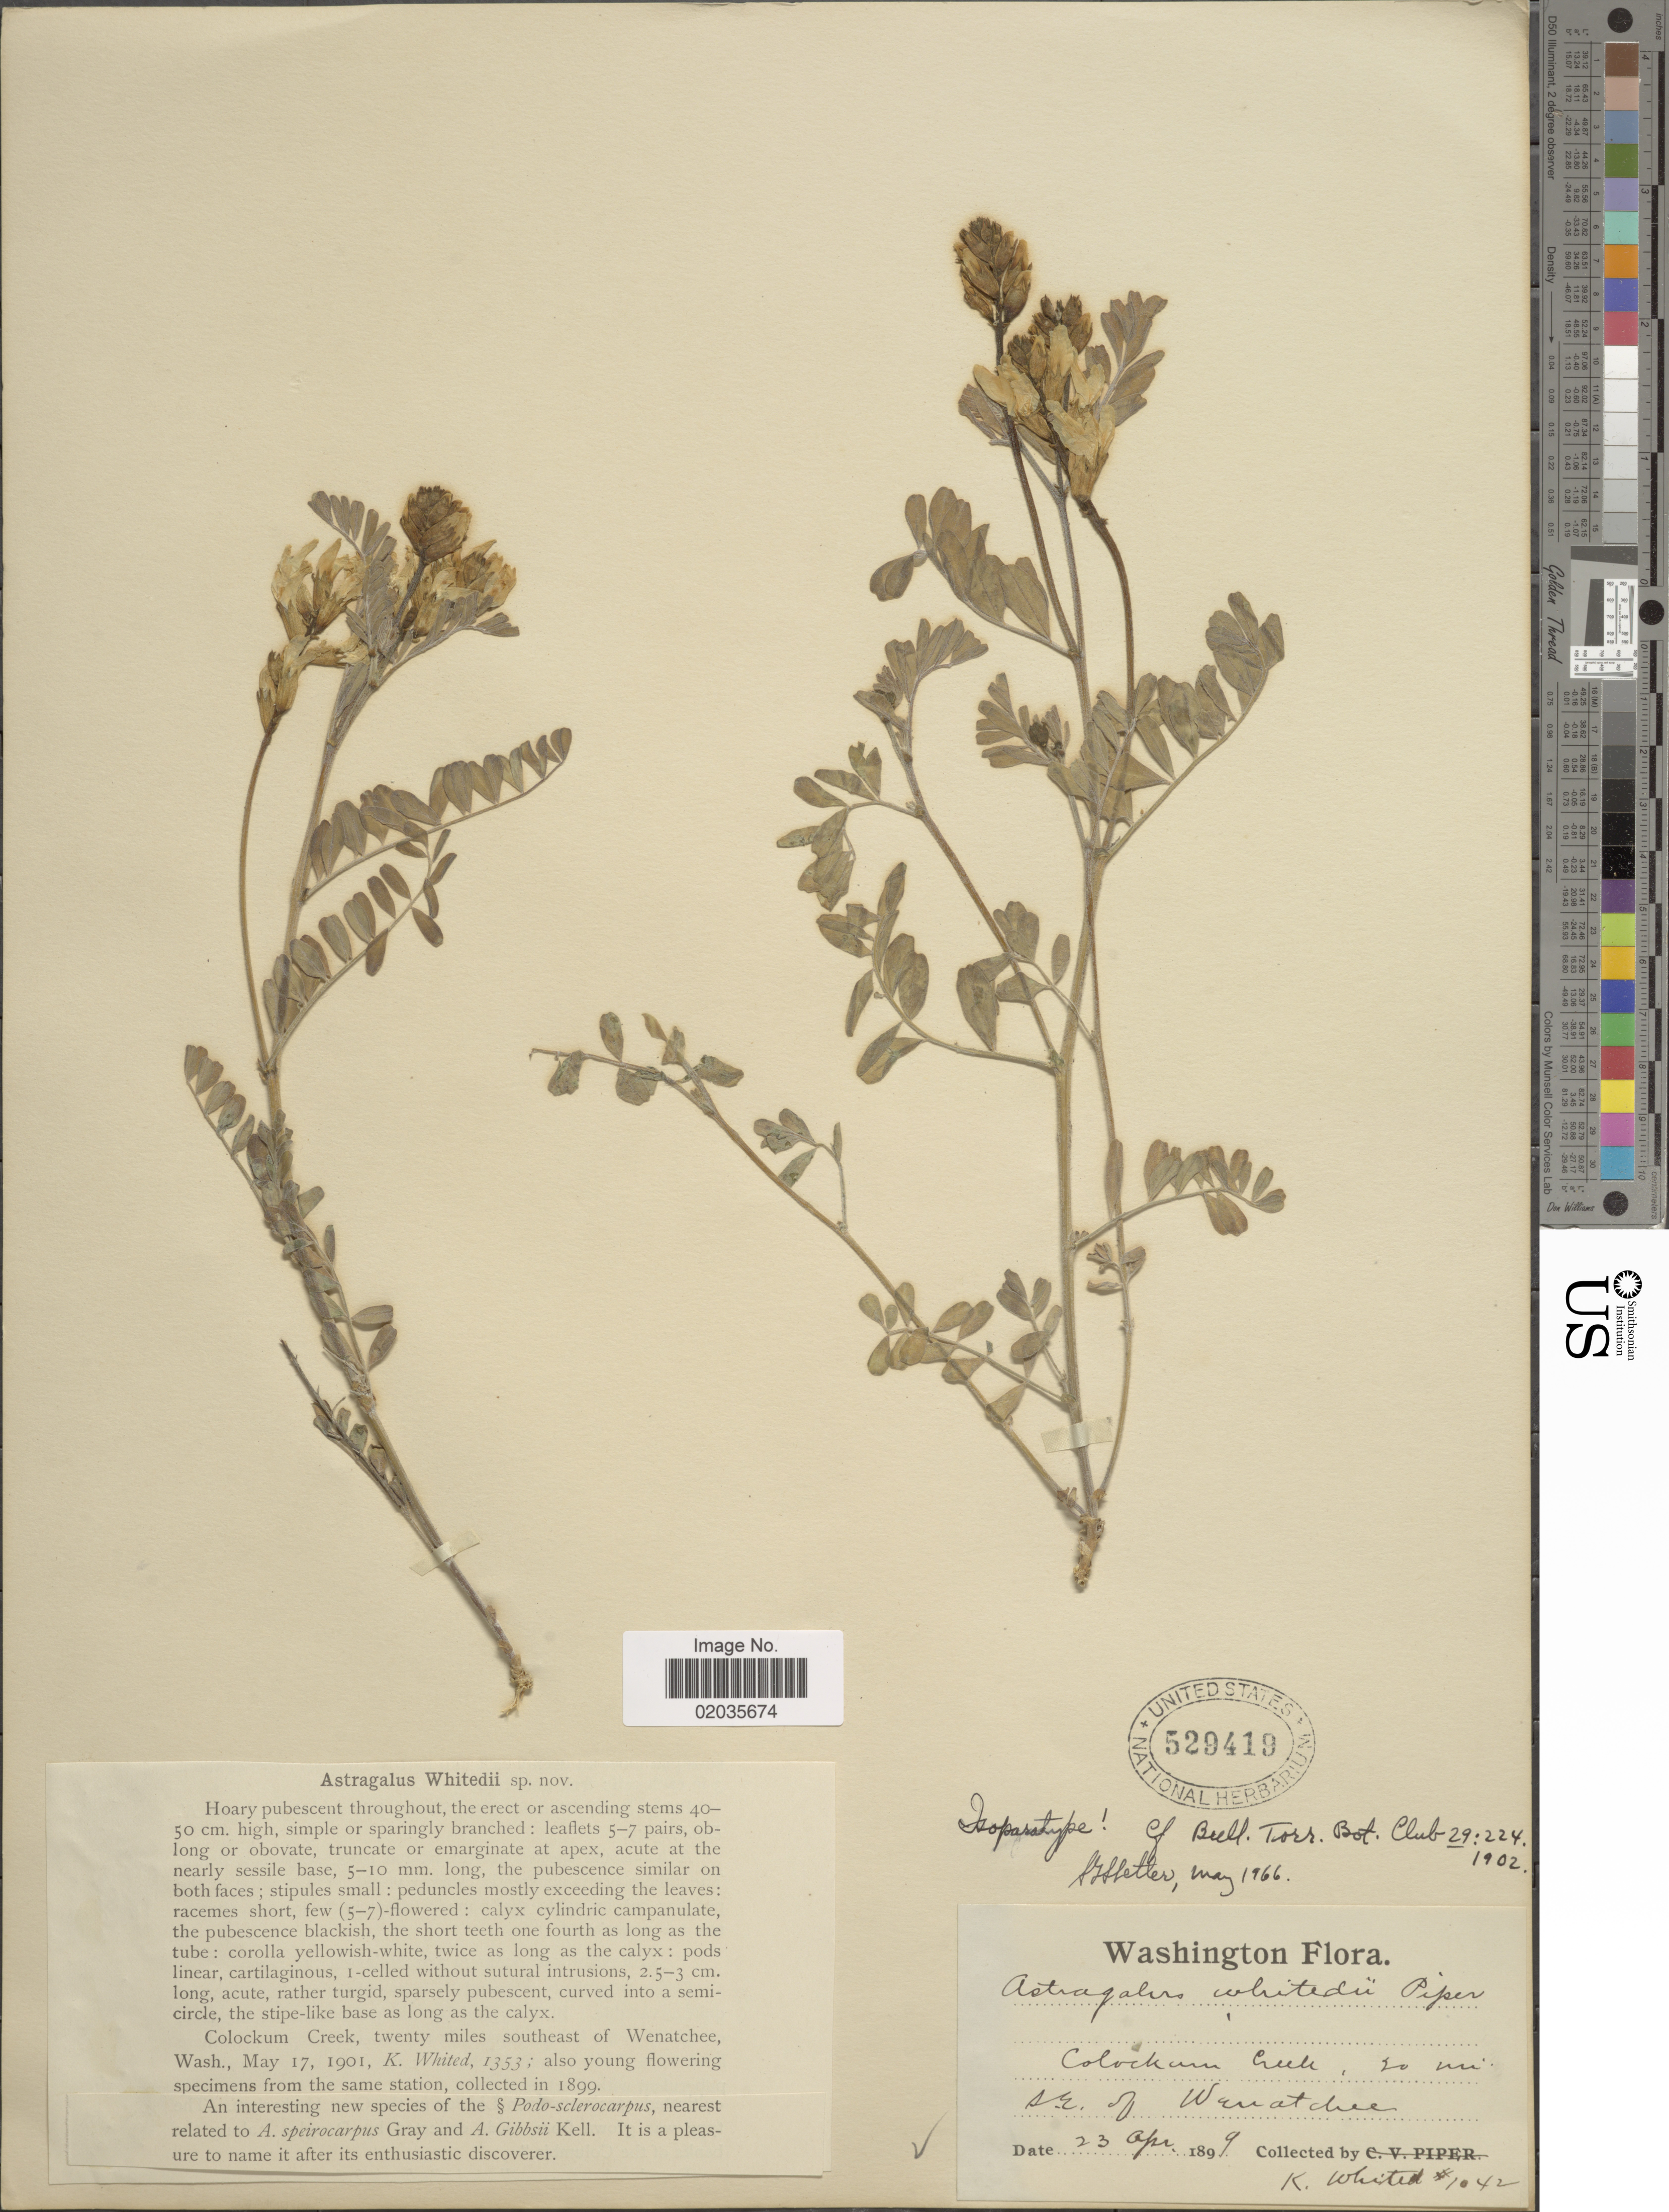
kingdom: Plantae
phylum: Tracheophyta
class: Magnoliopsida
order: Fabales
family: Fabaceae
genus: Astragalus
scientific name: Astragalus whitedii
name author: Piper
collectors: K. Whited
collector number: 1042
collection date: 1899-04-23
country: United States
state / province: Washington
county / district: Chelan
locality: Colockum Creek, 20 miles southeast of Wenatchee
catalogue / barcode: US 529419